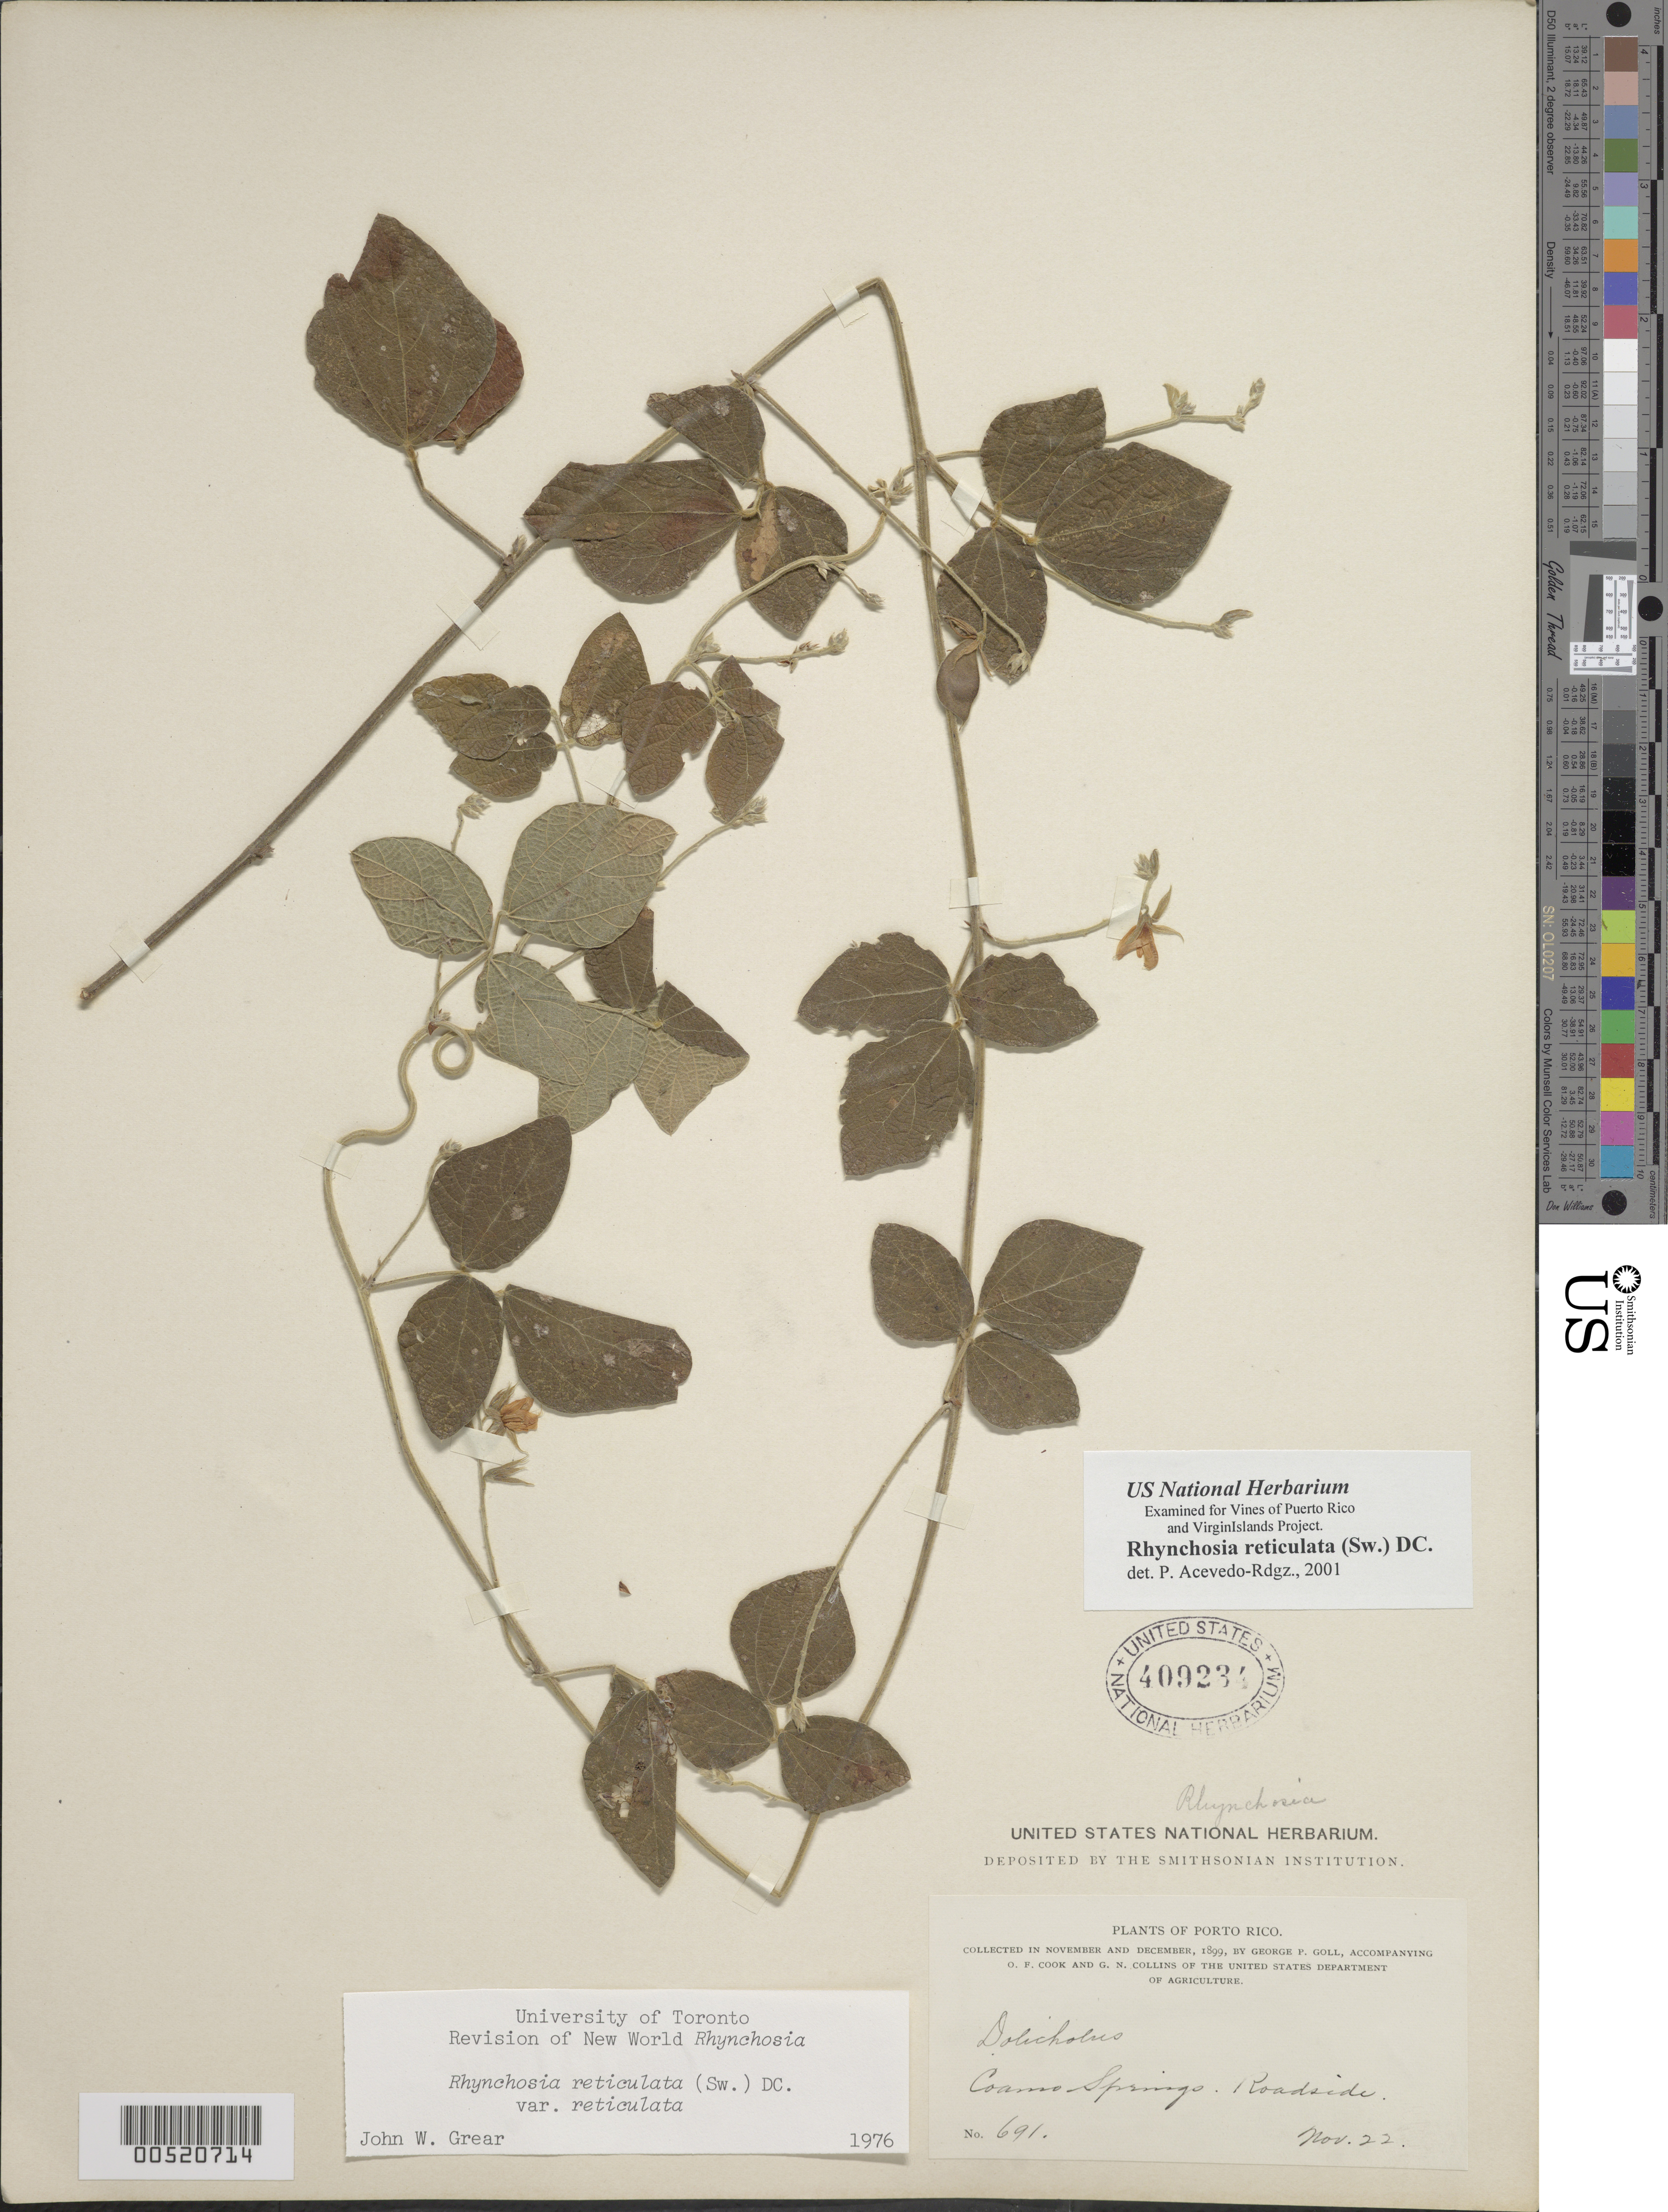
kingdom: Plantae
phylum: Tracheophyta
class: Magnoliopsida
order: Fabales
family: Fabaceae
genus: Rhynchosia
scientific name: Rhynchosia reticulata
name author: (Sw.) DC.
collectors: G. Goll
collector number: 691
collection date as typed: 22 Nov 1899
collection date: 1899-11-22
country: Puerto Rico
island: Greater Antilles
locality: Coamo Springs. Roadside.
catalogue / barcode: US 409234